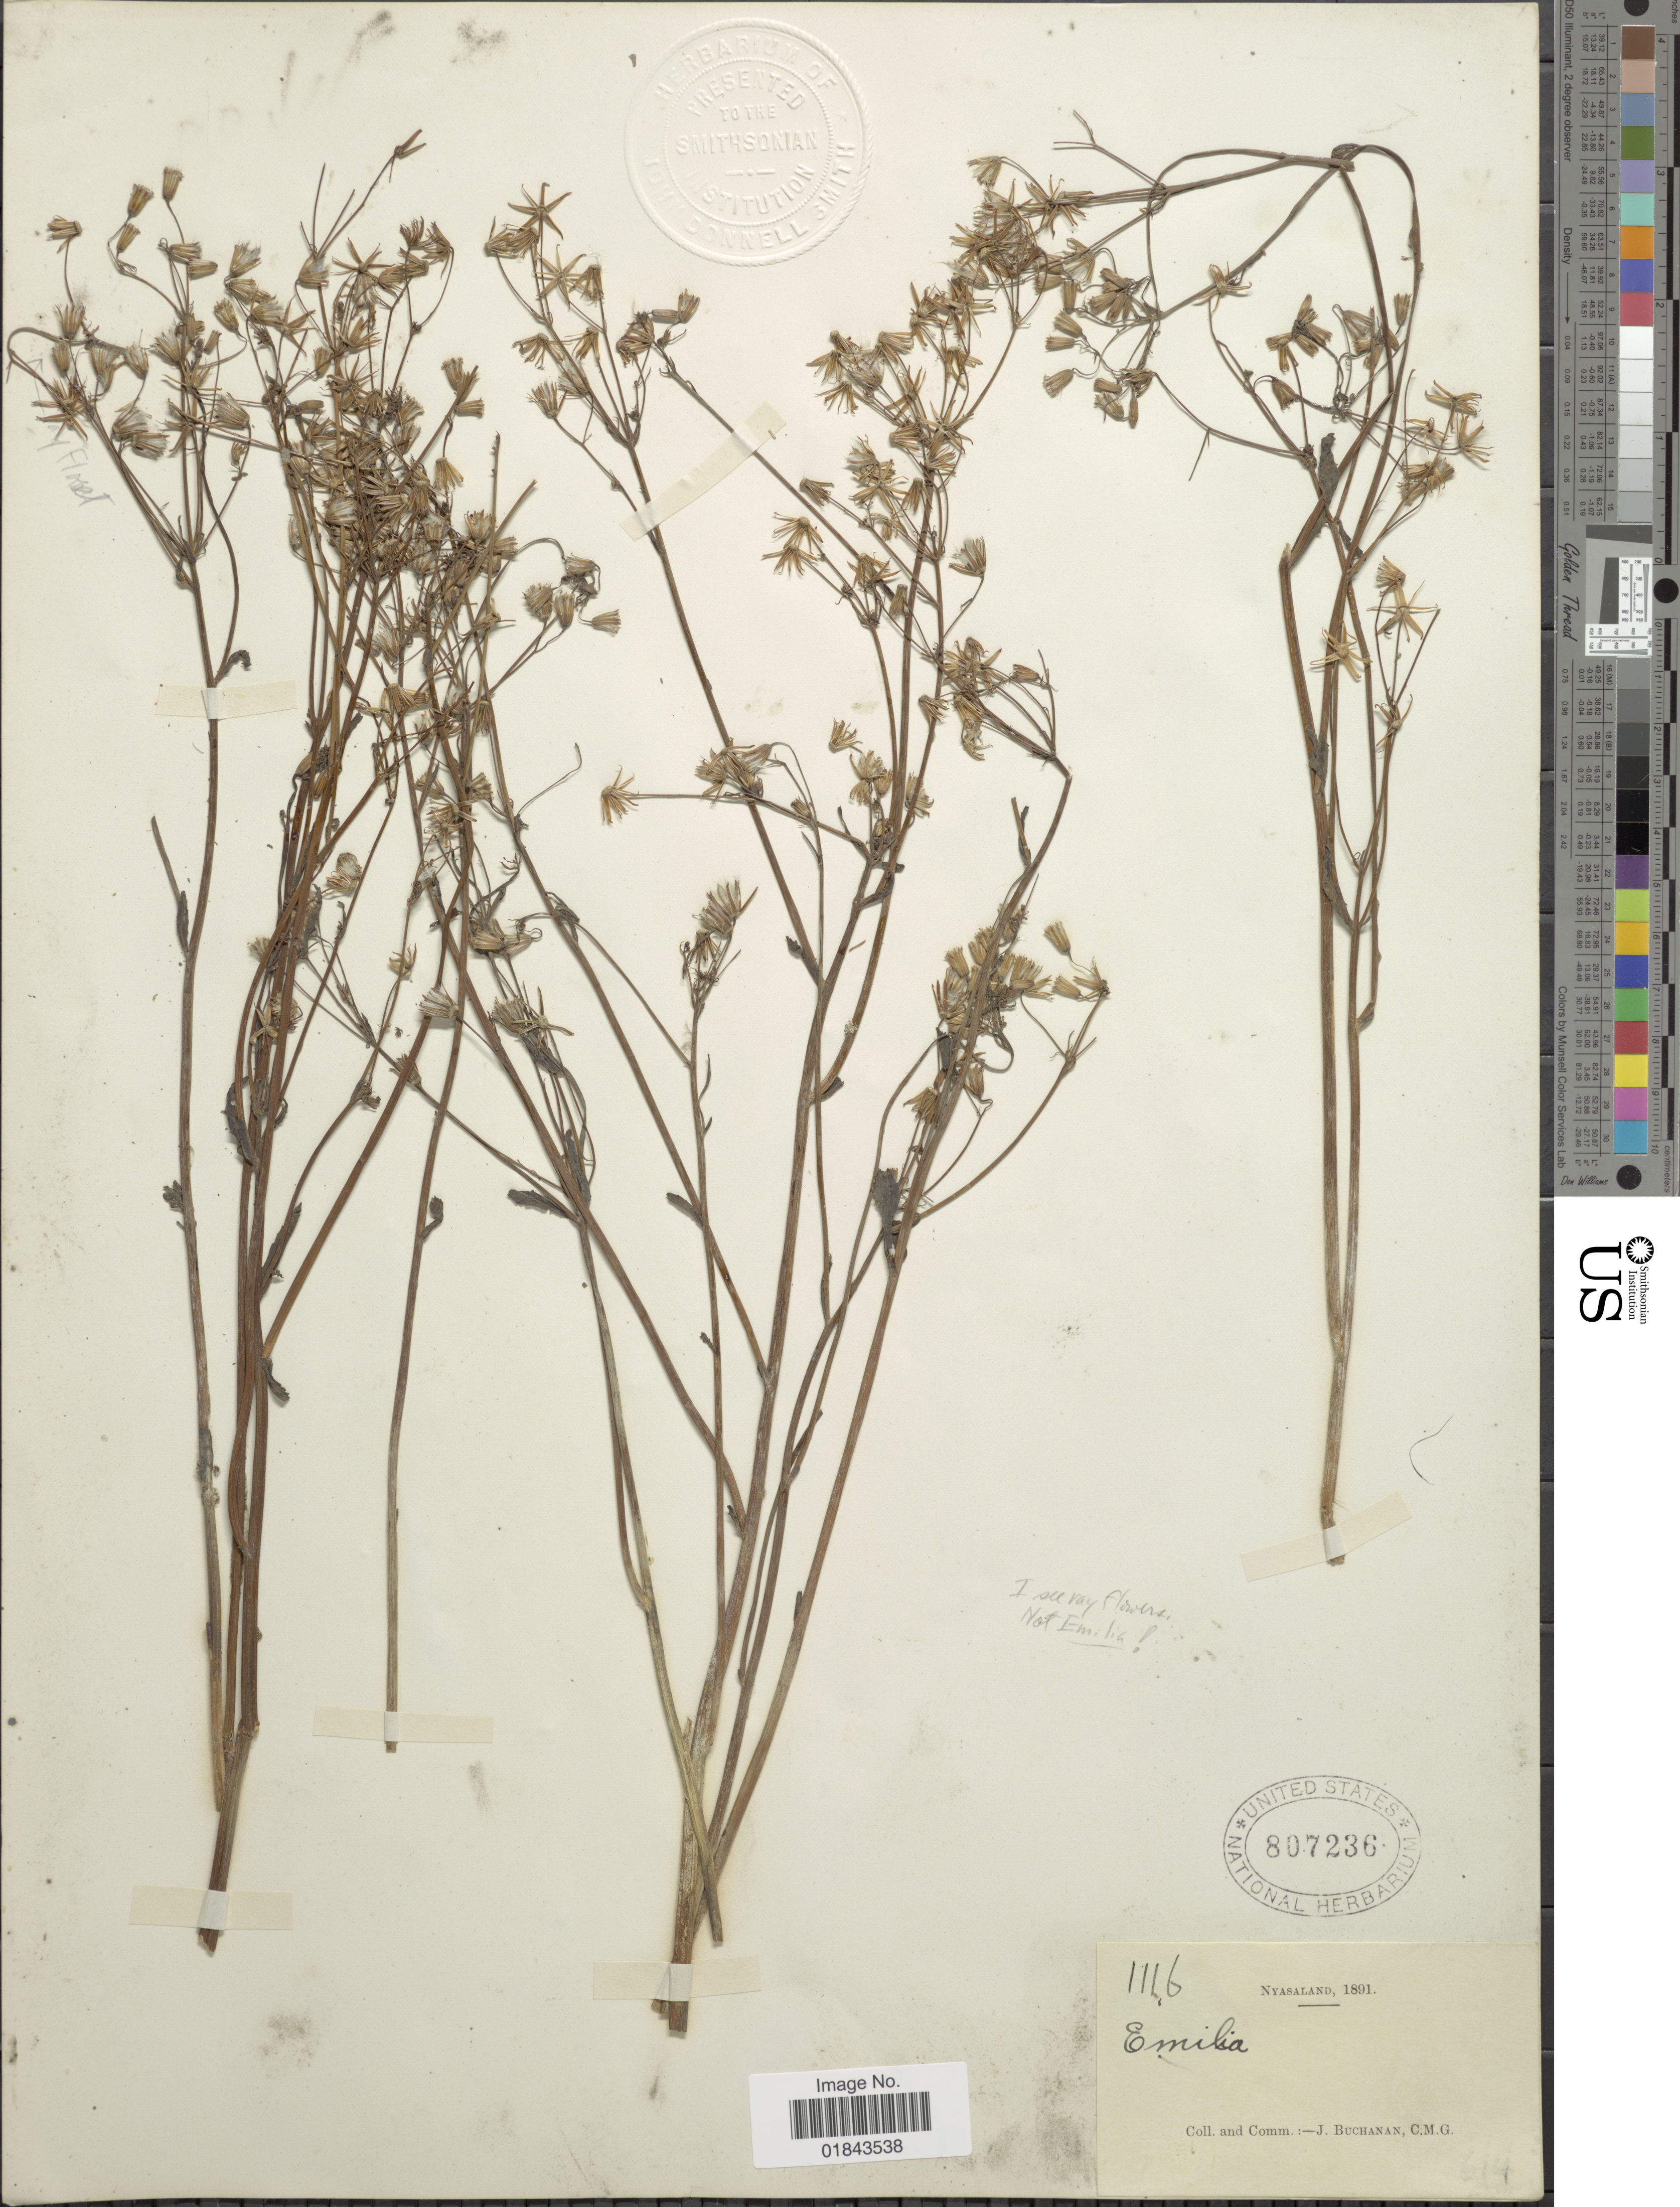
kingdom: Plantae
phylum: Tracheophyta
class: Magnoliopsida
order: Asterales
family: Asteraceae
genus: Emilia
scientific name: Emilia sp.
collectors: J. Buchanan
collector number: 1116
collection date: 1891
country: Malawi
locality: Nyasaland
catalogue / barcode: US 807236